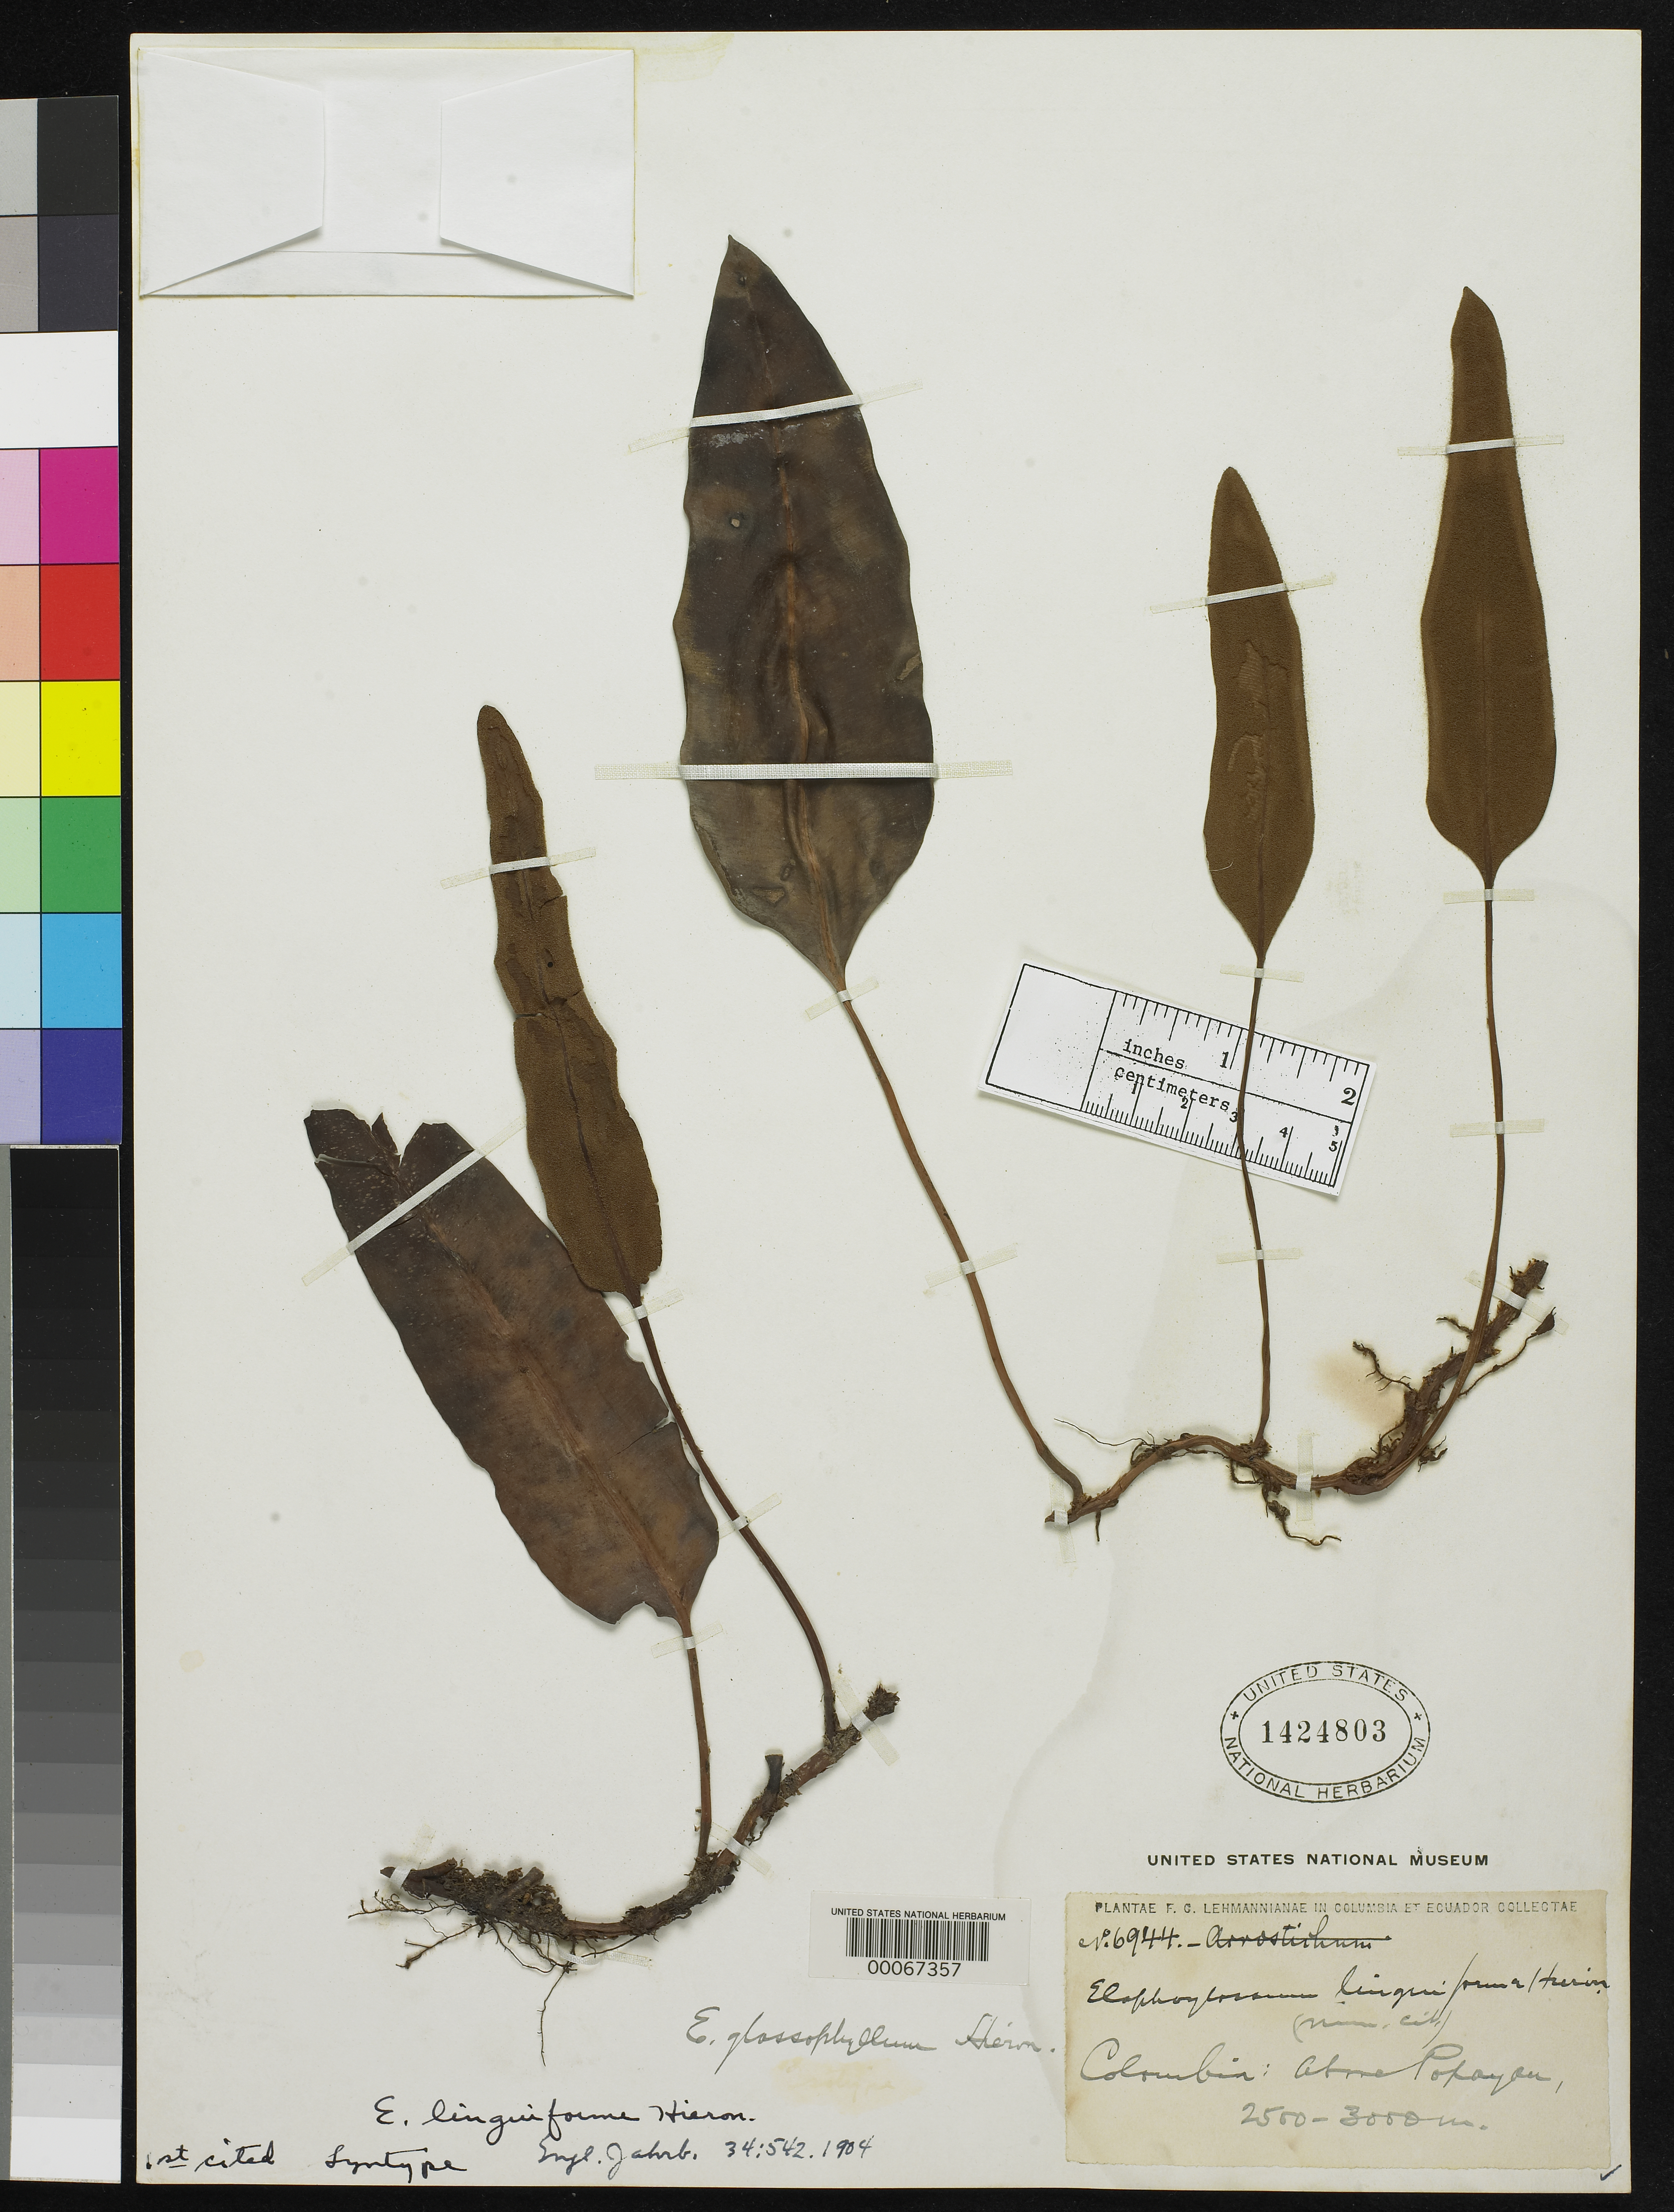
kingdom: Plantae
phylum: Tracheophyta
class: Polypodiopsida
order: Polypodiales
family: Dryopteridaceae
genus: Elaphoglossum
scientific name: Elaphoglossum linguiforme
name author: Hieron.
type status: Isosyntype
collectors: F. C. Lehmann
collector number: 6944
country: Colombia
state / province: Cauca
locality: Alto de Pesares, Popayan.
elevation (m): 2500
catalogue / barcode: US 1424803